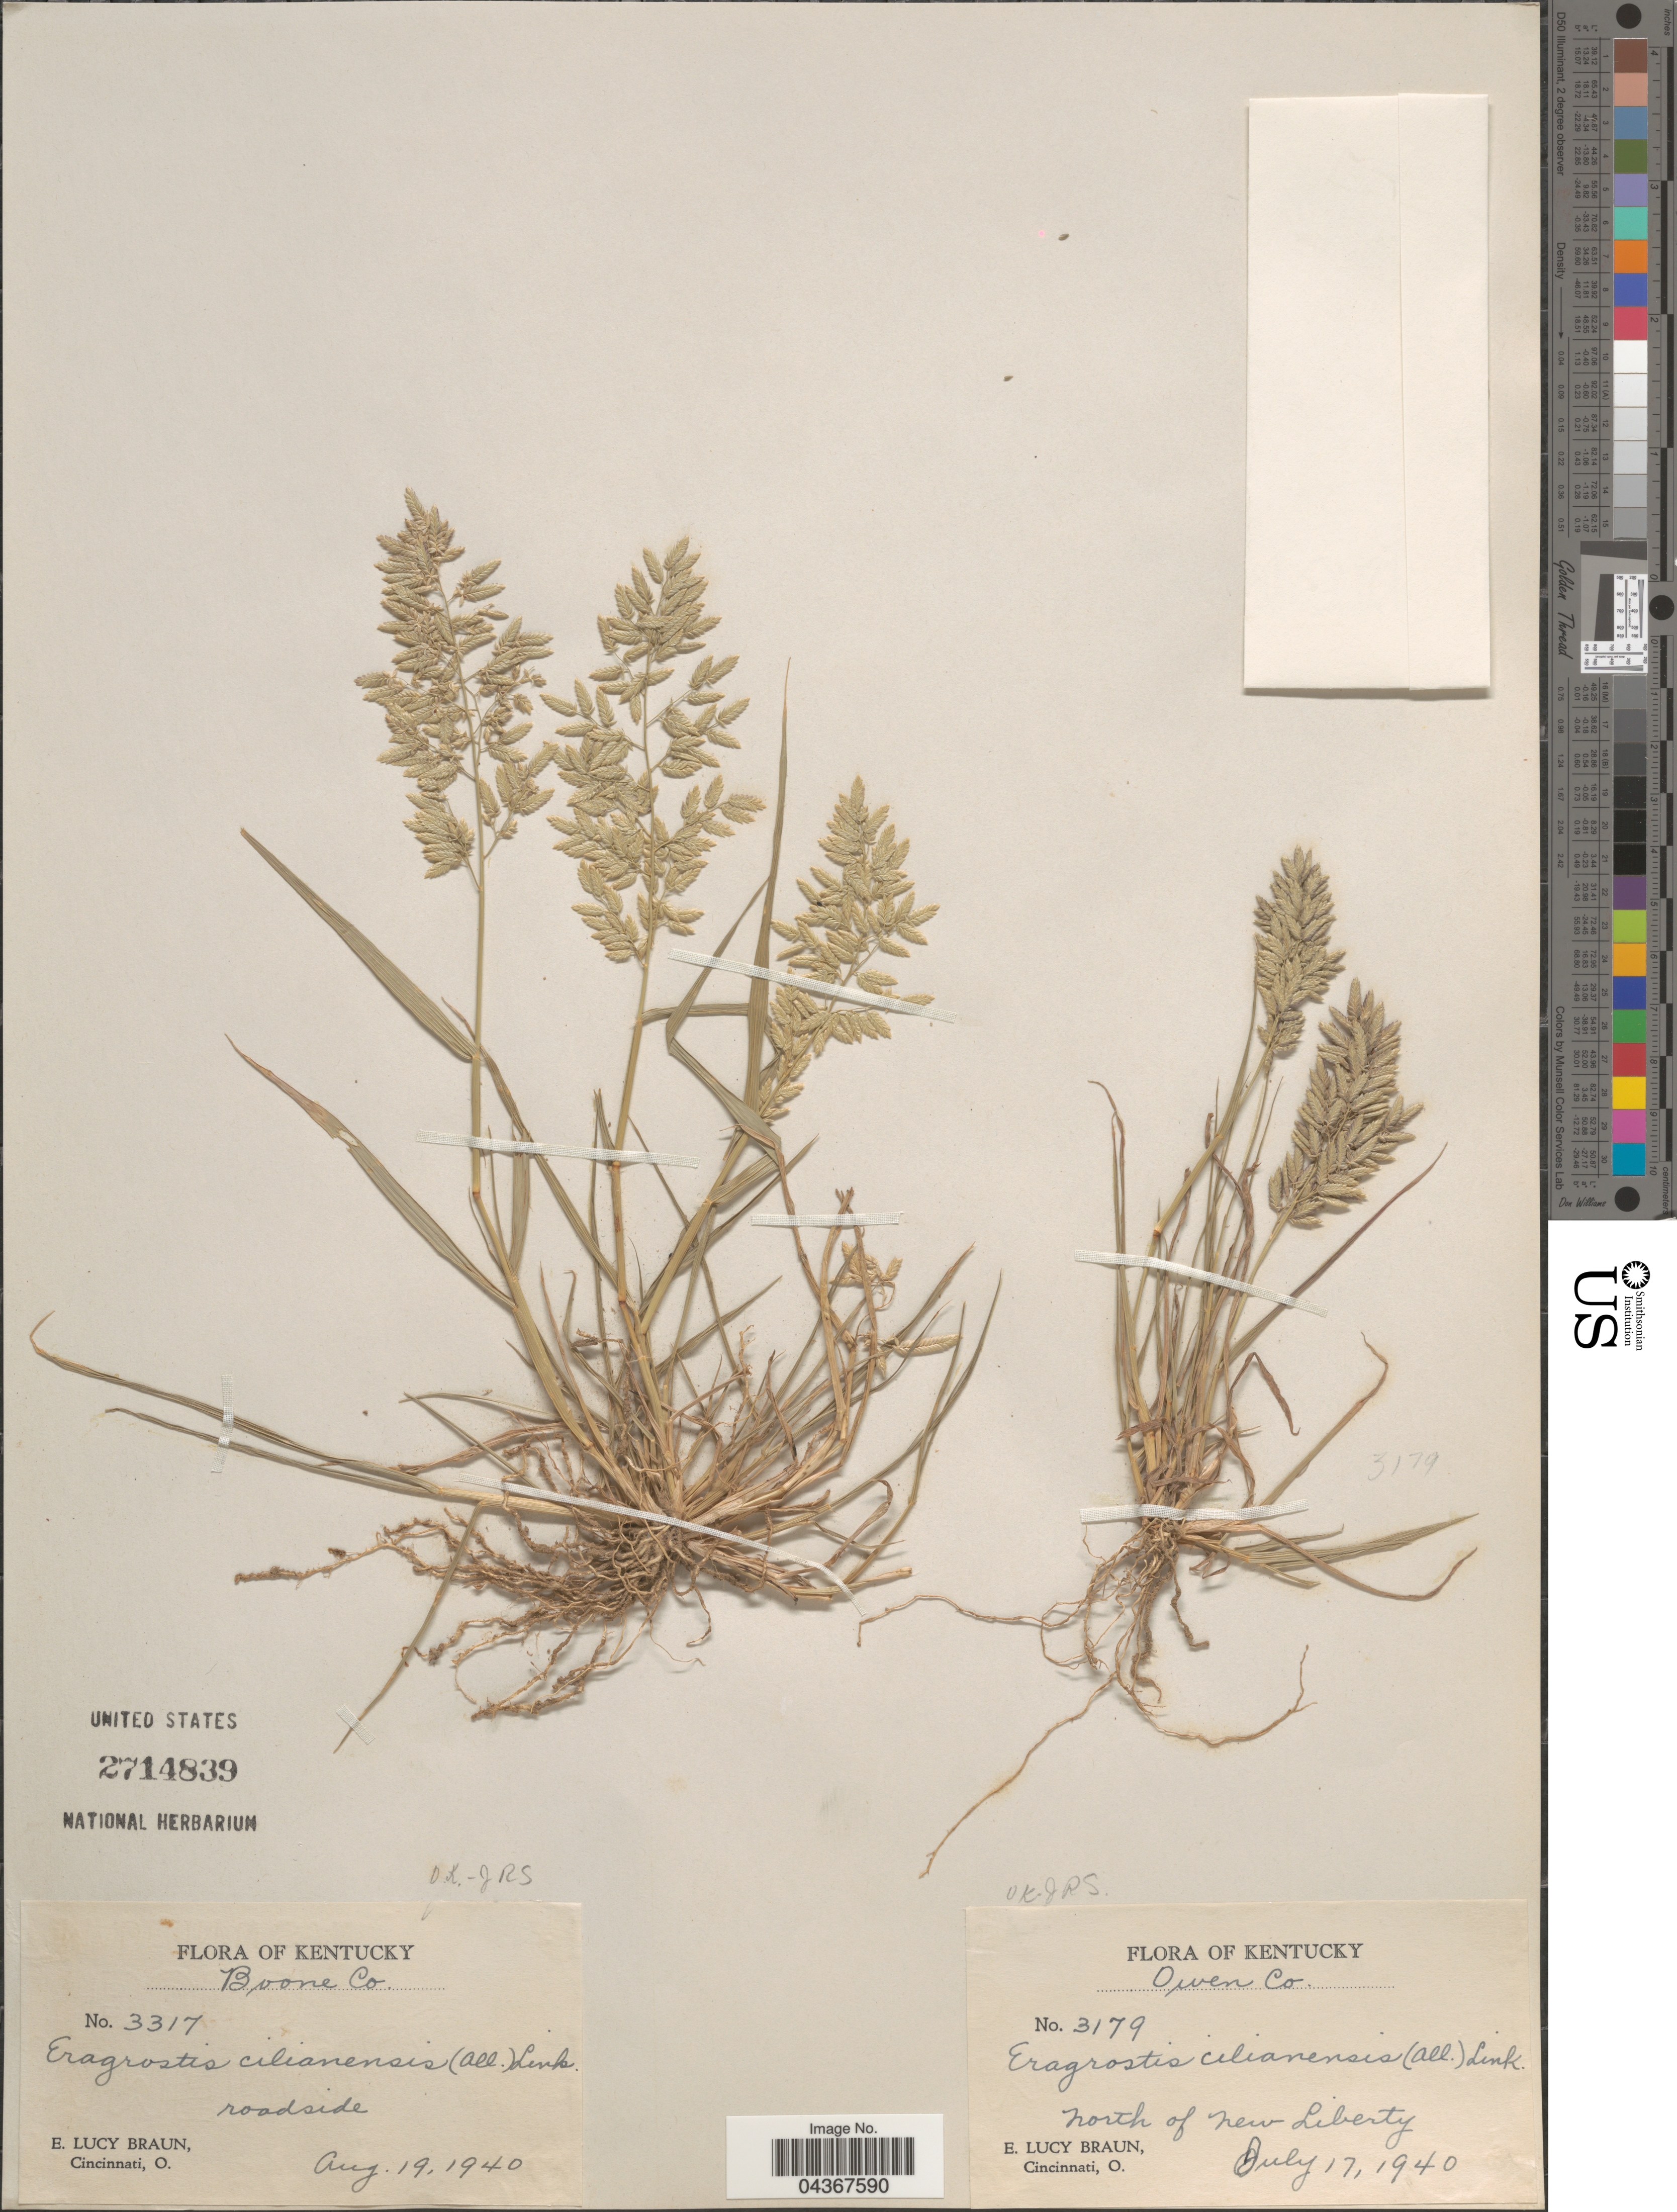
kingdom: Plantae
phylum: Tracheophyta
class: Liliopsida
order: Poales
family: Poaceae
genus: Eragrostis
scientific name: Eragrostis cilianensis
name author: (Bellardi) Vignolo ex Janch.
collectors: E. L. Braun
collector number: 3317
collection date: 1940-08-19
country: United States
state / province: Kentucky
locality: Boone Co.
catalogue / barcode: US 2714839-2